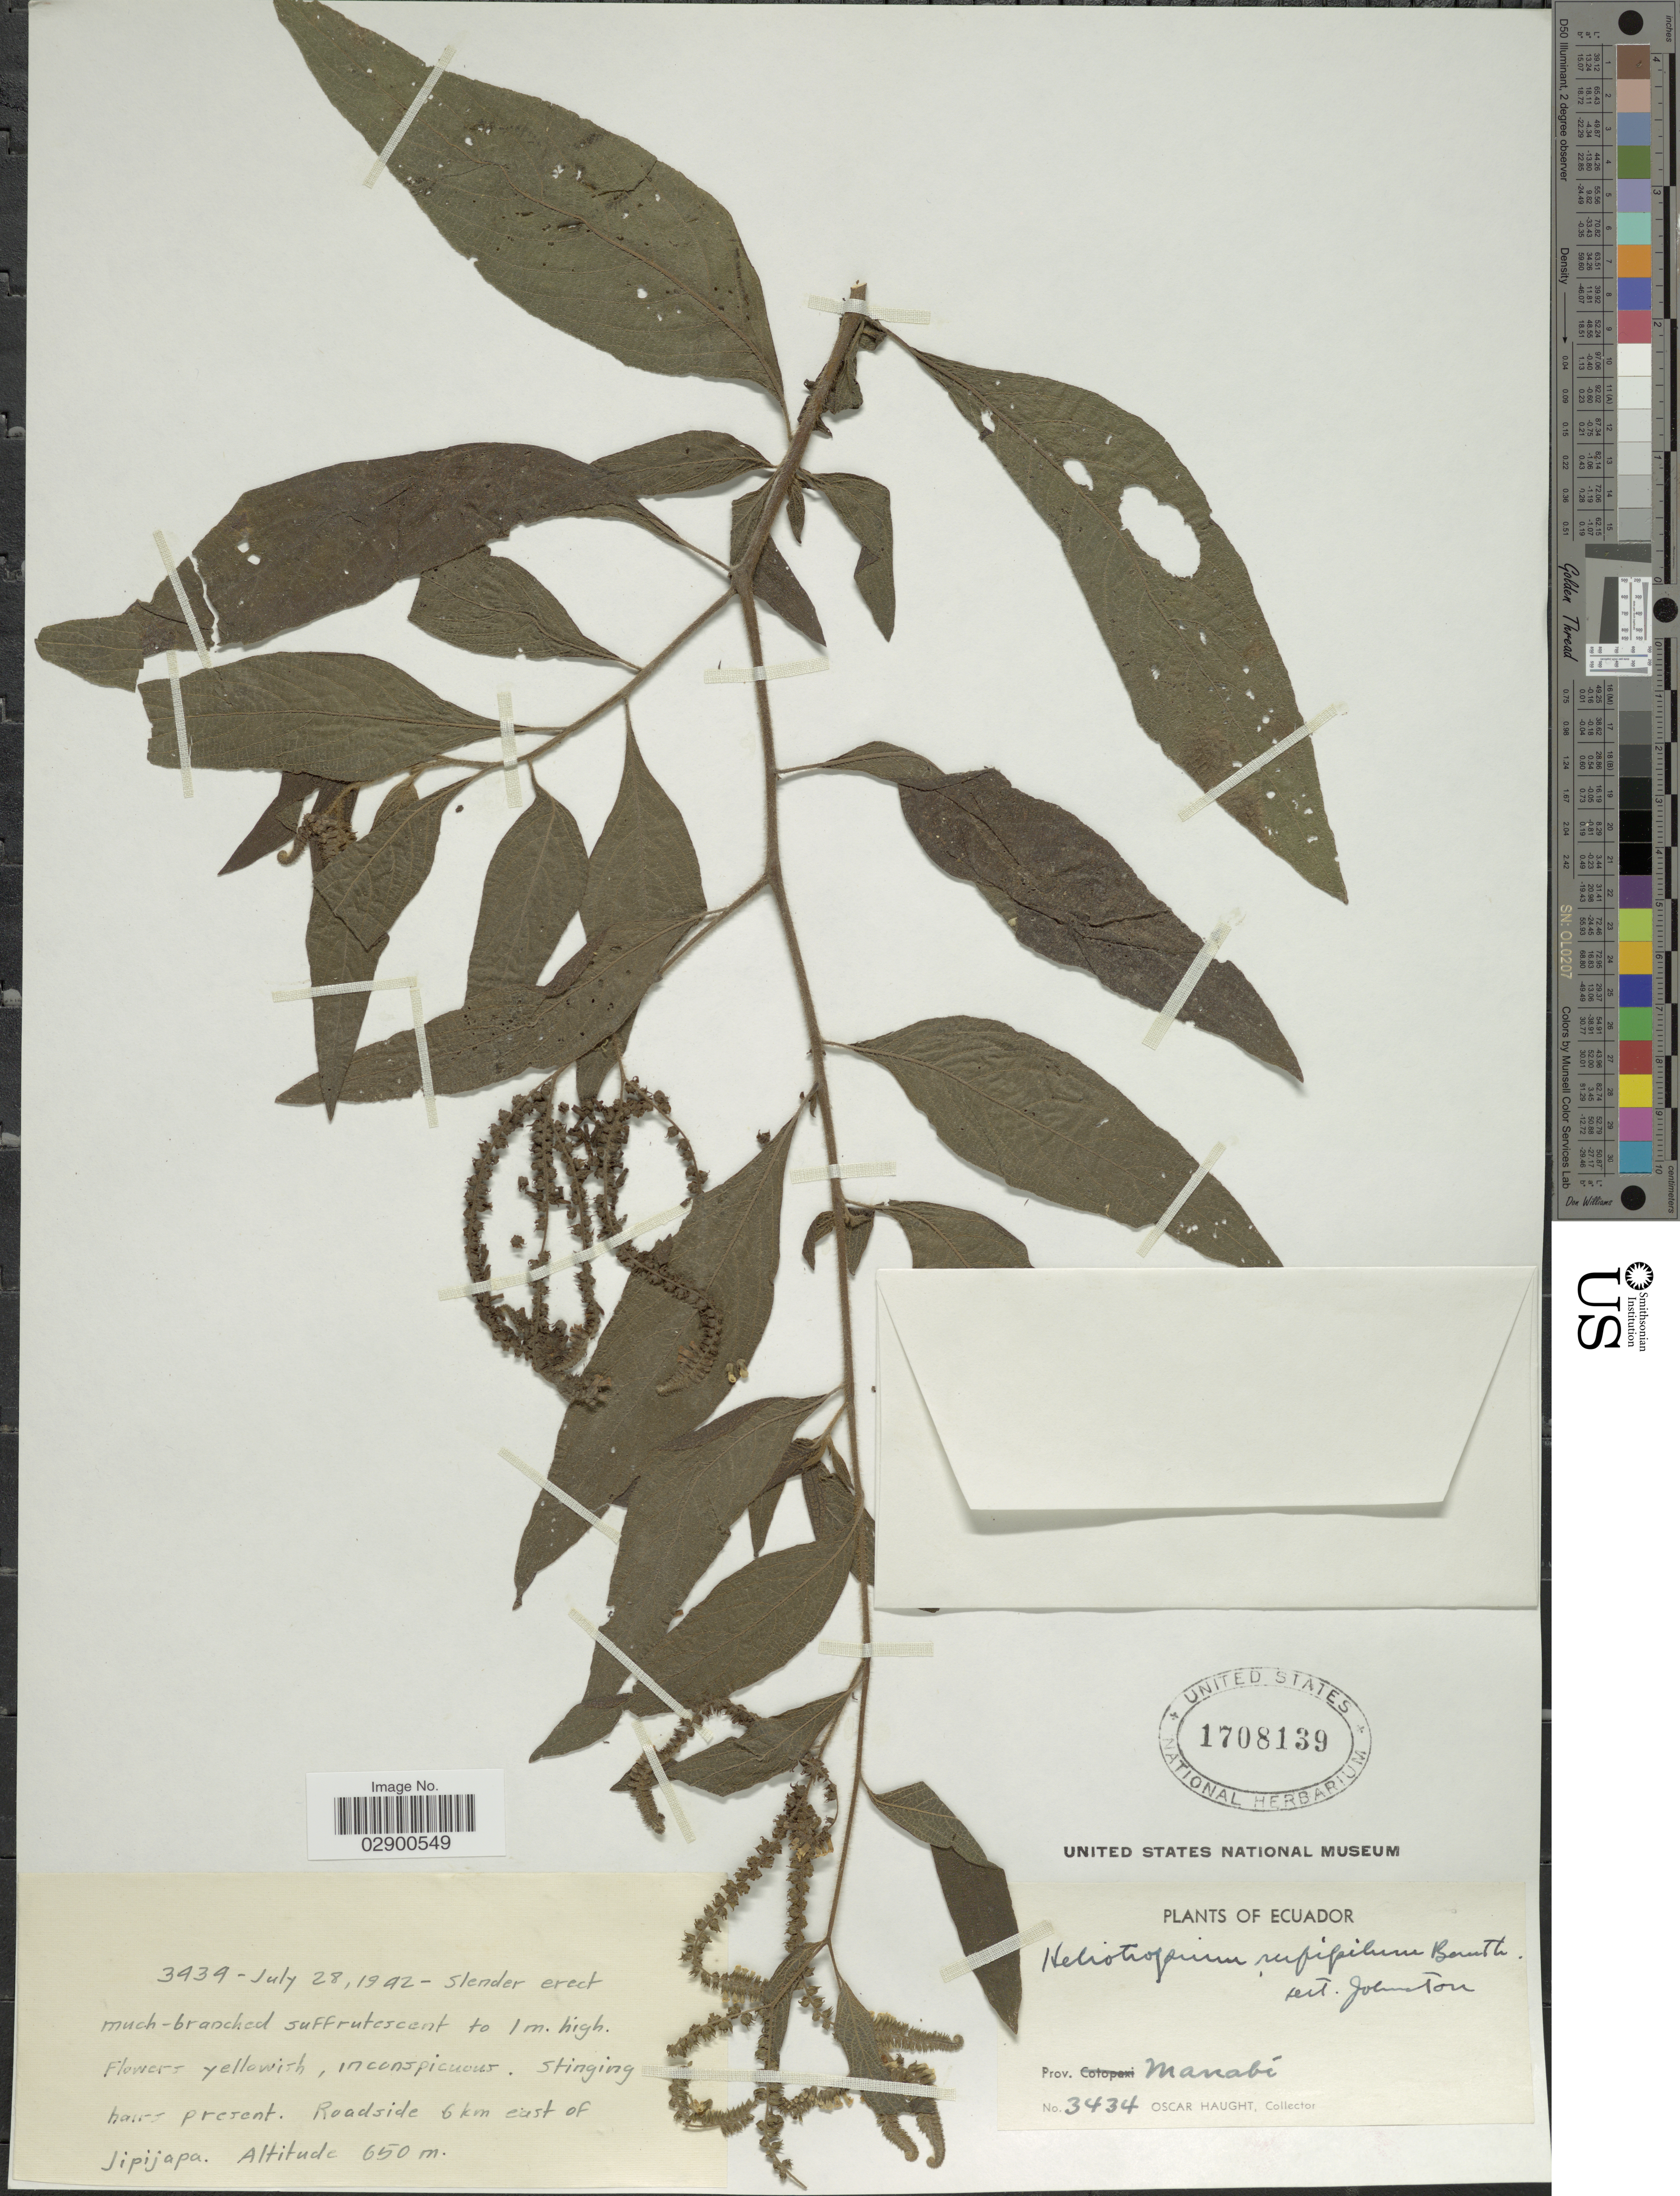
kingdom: Plantae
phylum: Tracheophyta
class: Magnoliopsida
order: Boraginales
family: Heliotropiaceae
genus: Heliotropium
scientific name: Heliotropium rufipilum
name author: (Benth.) I.M. Johnst.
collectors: O. L. Haught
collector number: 3434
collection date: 1992-07-28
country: Ecuador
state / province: Manabí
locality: Roadside 6 km east of Jipijapa.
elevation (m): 650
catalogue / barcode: US 1708139